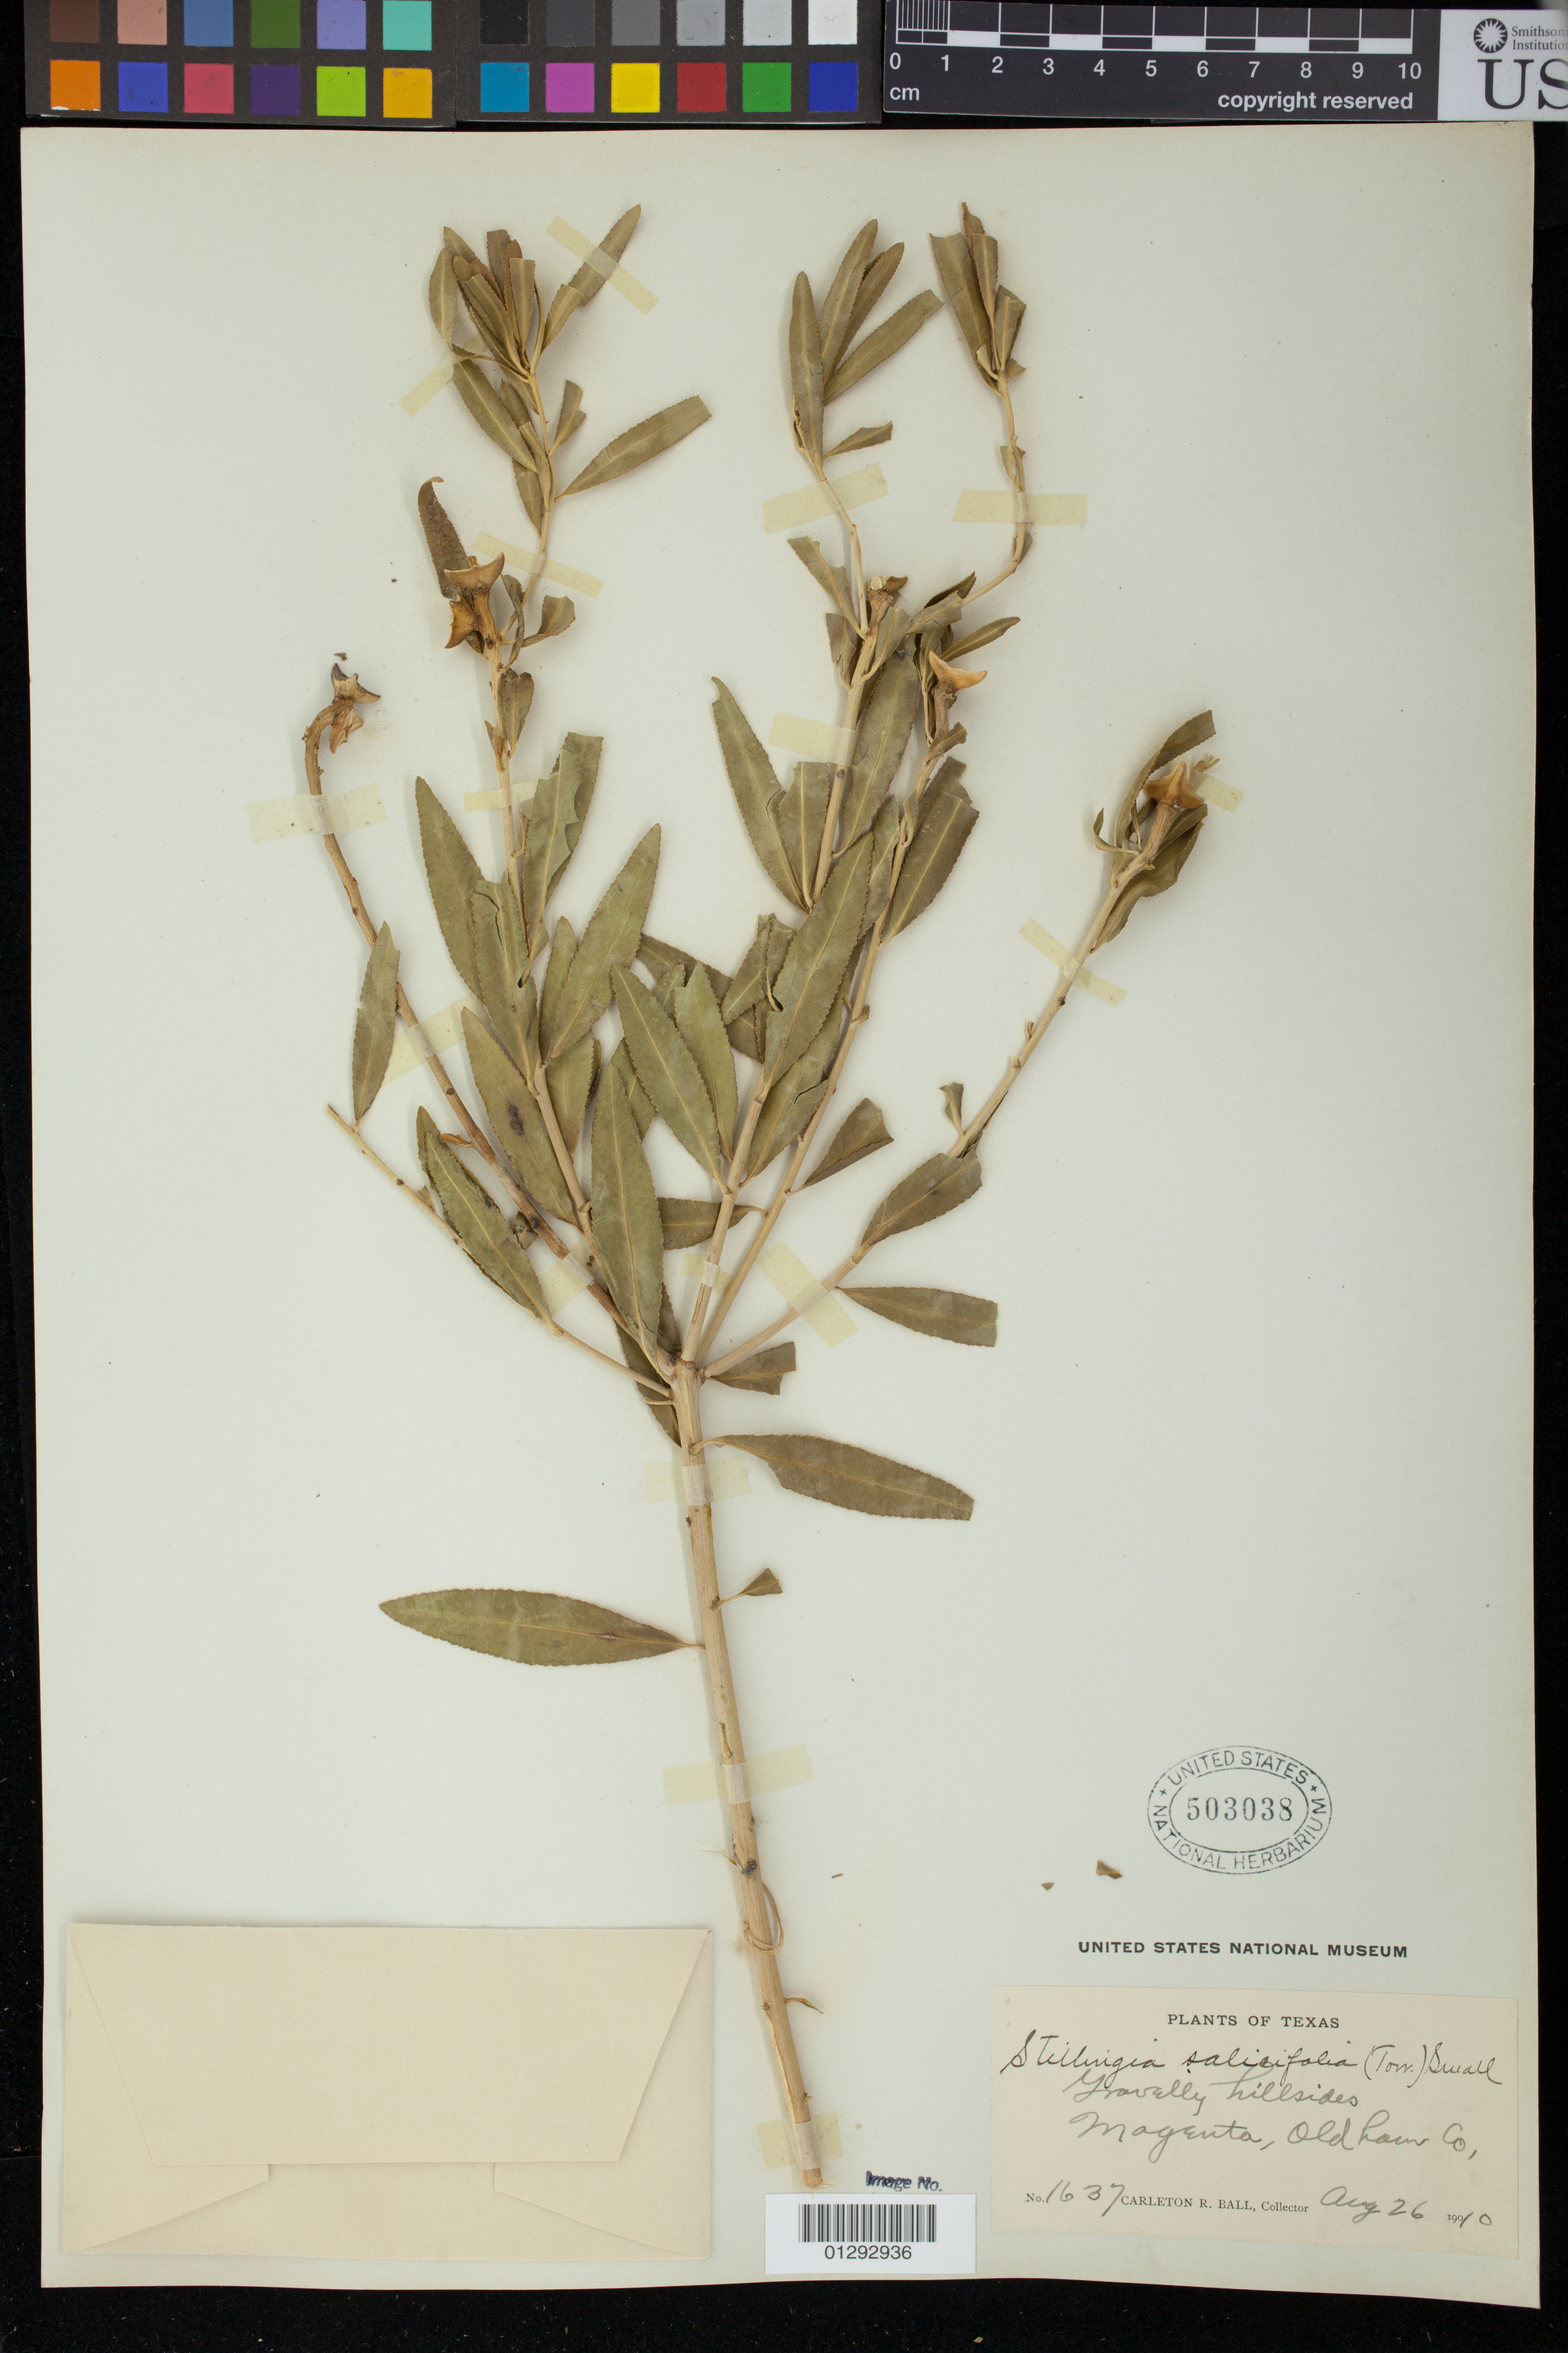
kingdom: Plantae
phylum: Tracheophyta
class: Magnoliopsida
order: Malpighiales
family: Euphorbiaceae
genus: Stillingia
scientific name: Stillingia sylvatica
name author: L.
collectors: C. R. Ball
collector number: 1637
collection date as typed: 26 Aug 1910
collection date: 1910-08-26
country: United States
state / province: Texas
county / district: Oldham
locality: Magenta.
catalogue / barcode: US 503038